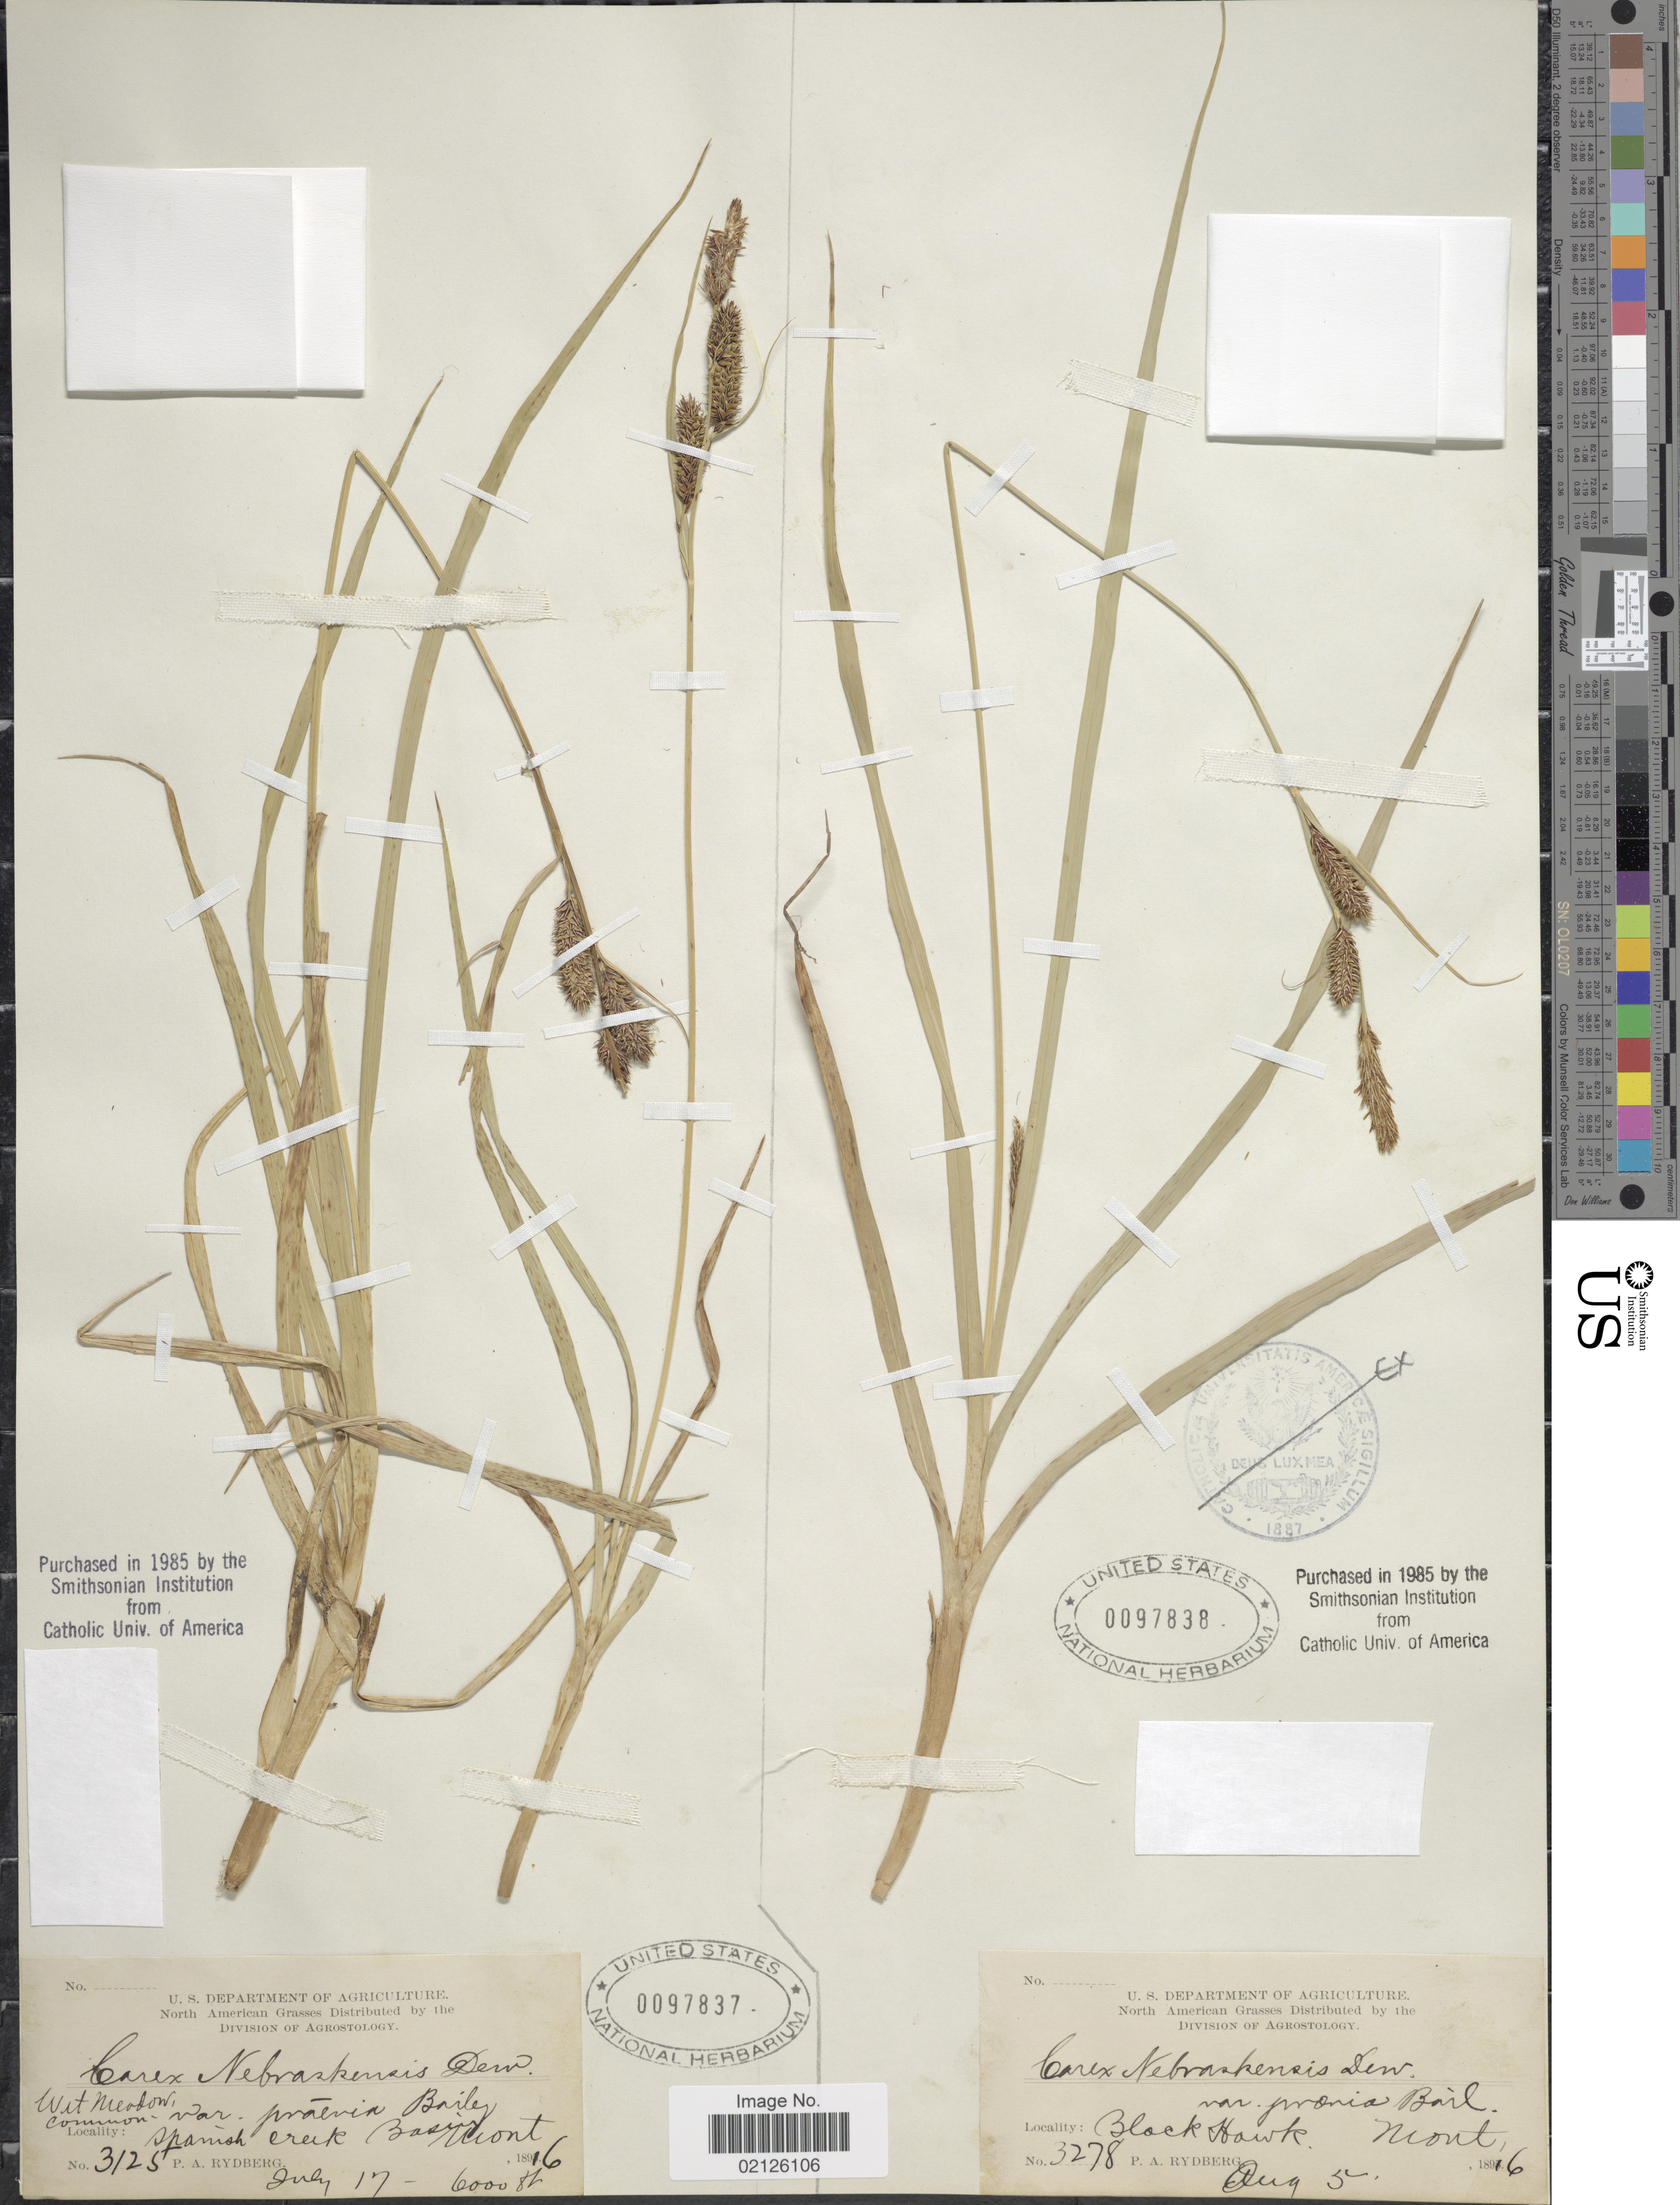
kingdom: Plantae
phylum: Tracheophyta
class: Liliopsida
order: Poales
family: Cyperaceae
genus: Carex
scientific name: Carex nebrascensis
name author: Dewey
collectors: P. A. Rydberg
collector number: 3125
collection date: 1896-08-17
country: United States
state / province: Montana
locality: Wet meadow, Common, Spanish Creek Basin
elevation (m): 1829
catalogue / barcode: US 97837